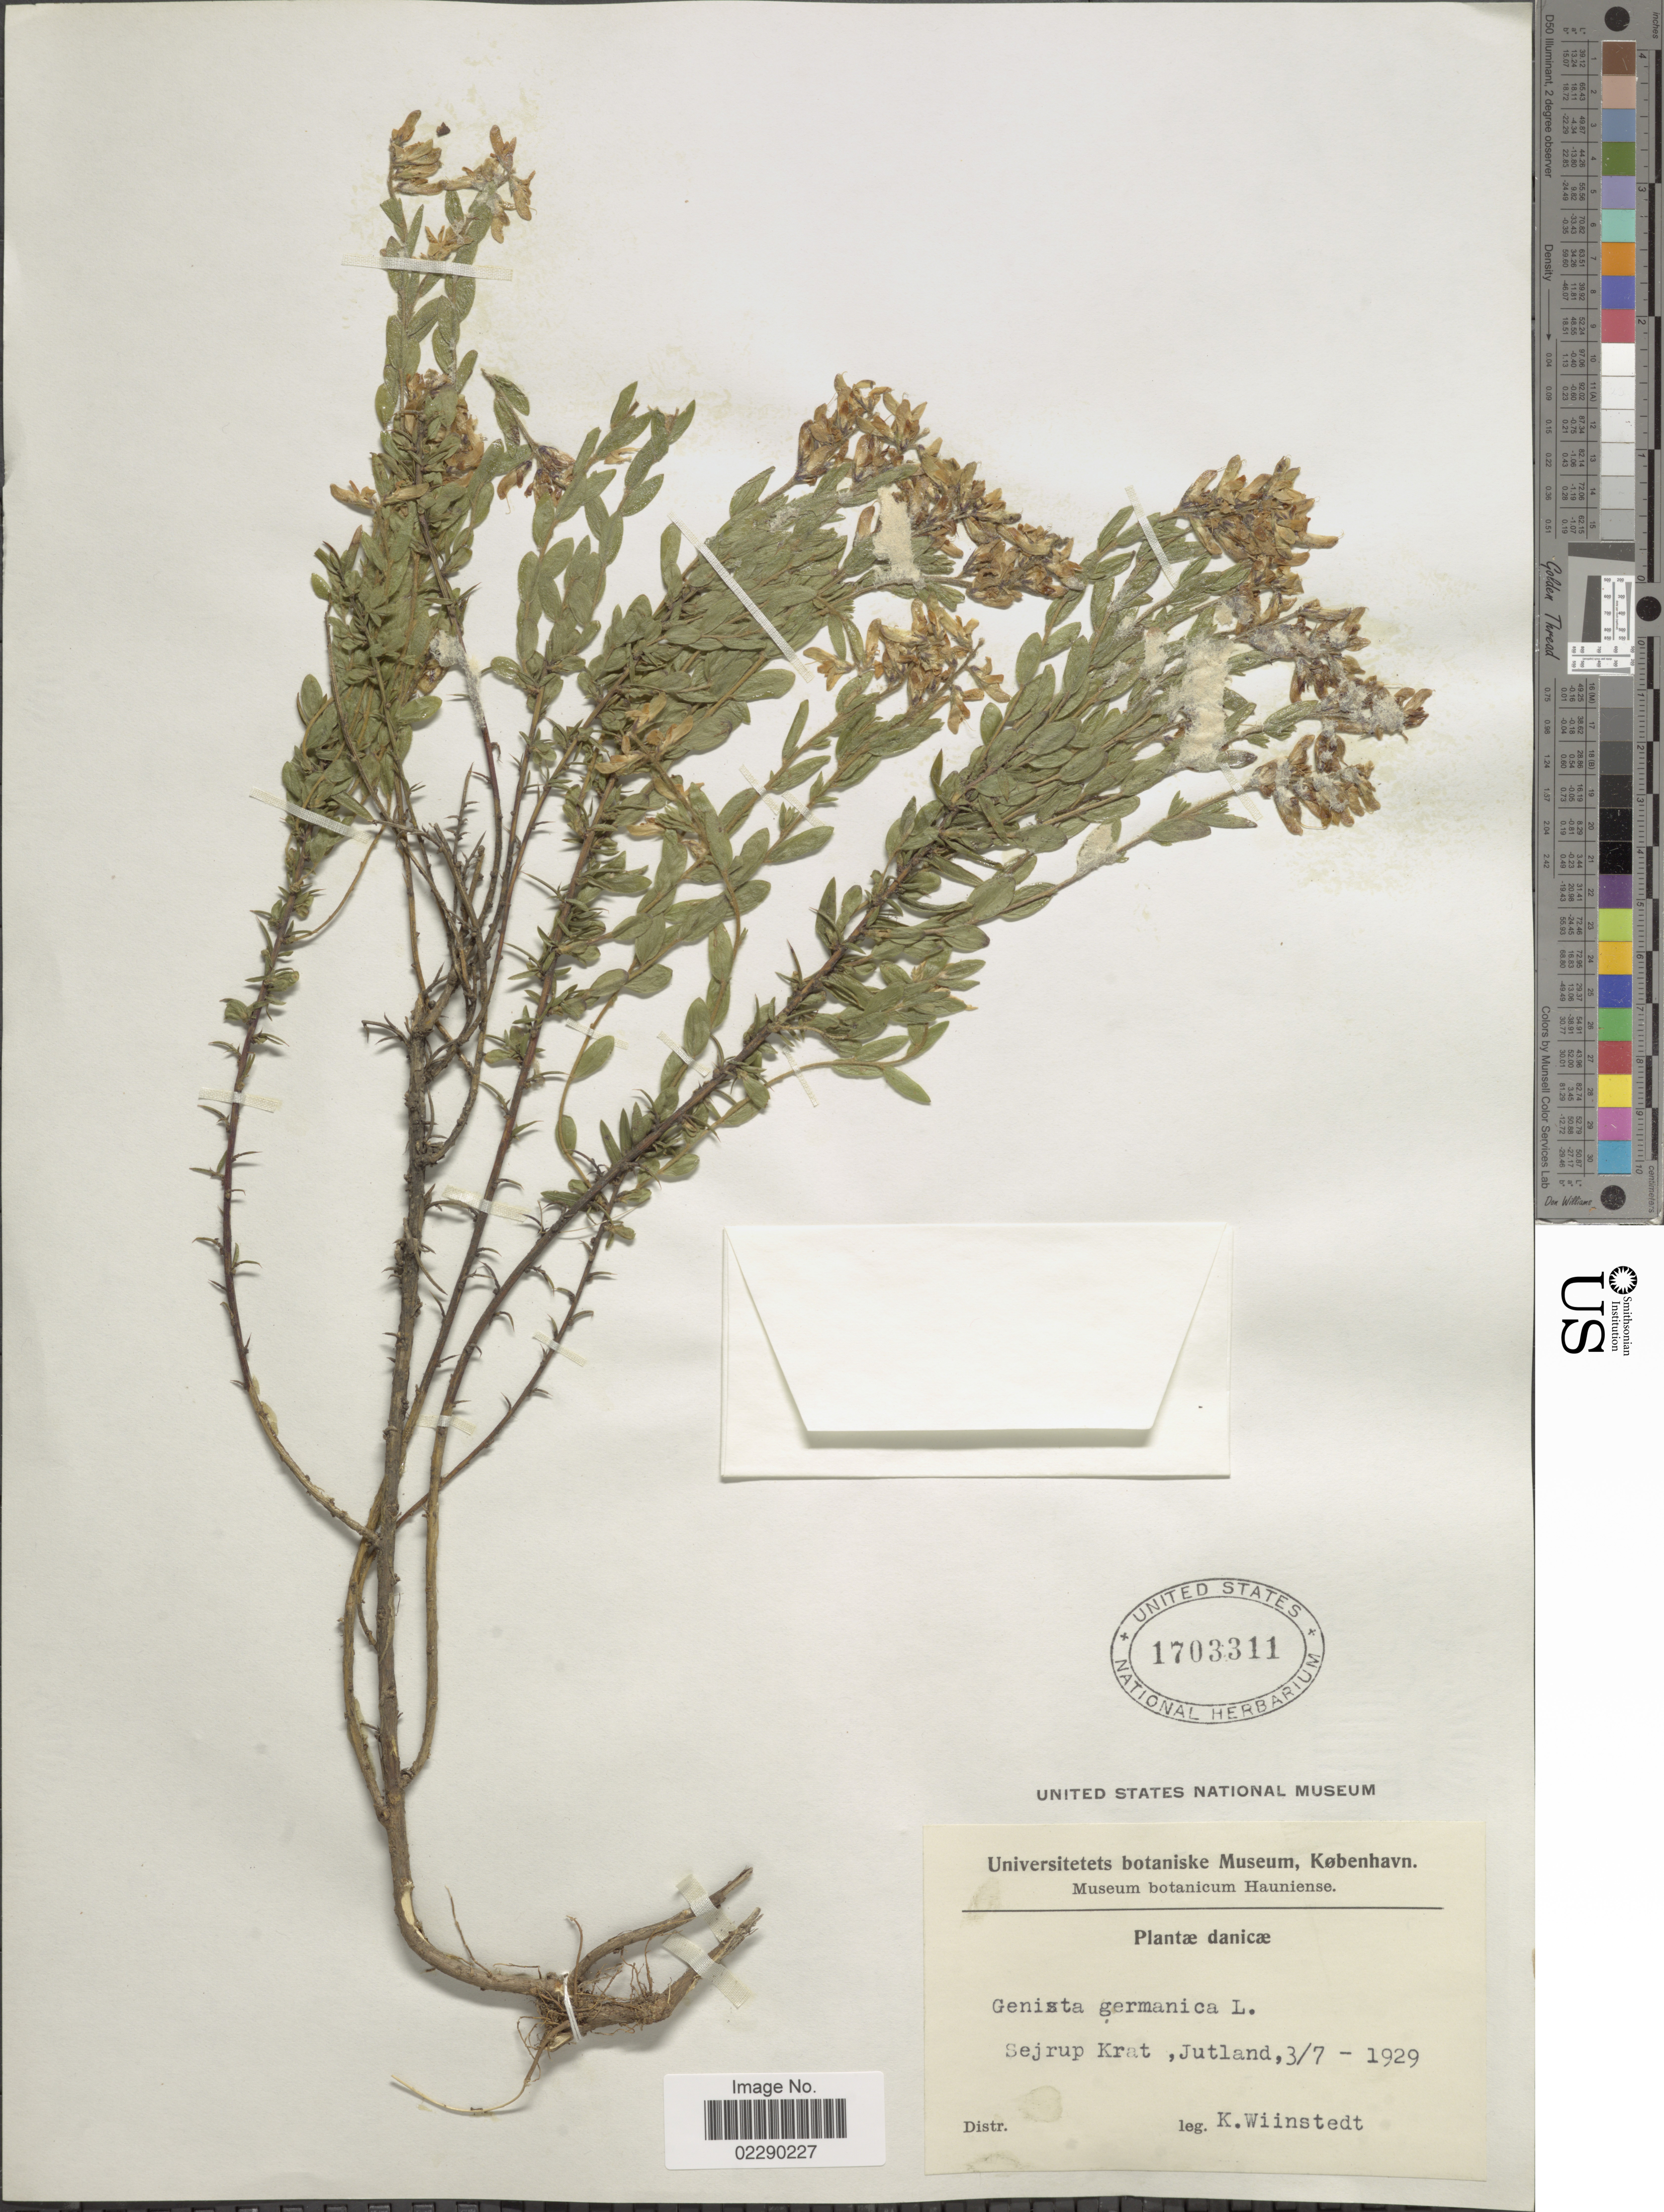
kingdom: Plantae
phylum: Tracheophyta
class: Magnoliopsida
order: Fabales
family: Fabaceae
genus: Genista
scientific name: Genista germanica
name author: L.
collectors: K. Wiinstedt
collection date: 1929-07-03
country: Denmark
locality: Danicae, Sejrup Krat, Jutland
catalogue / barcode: US 1703311